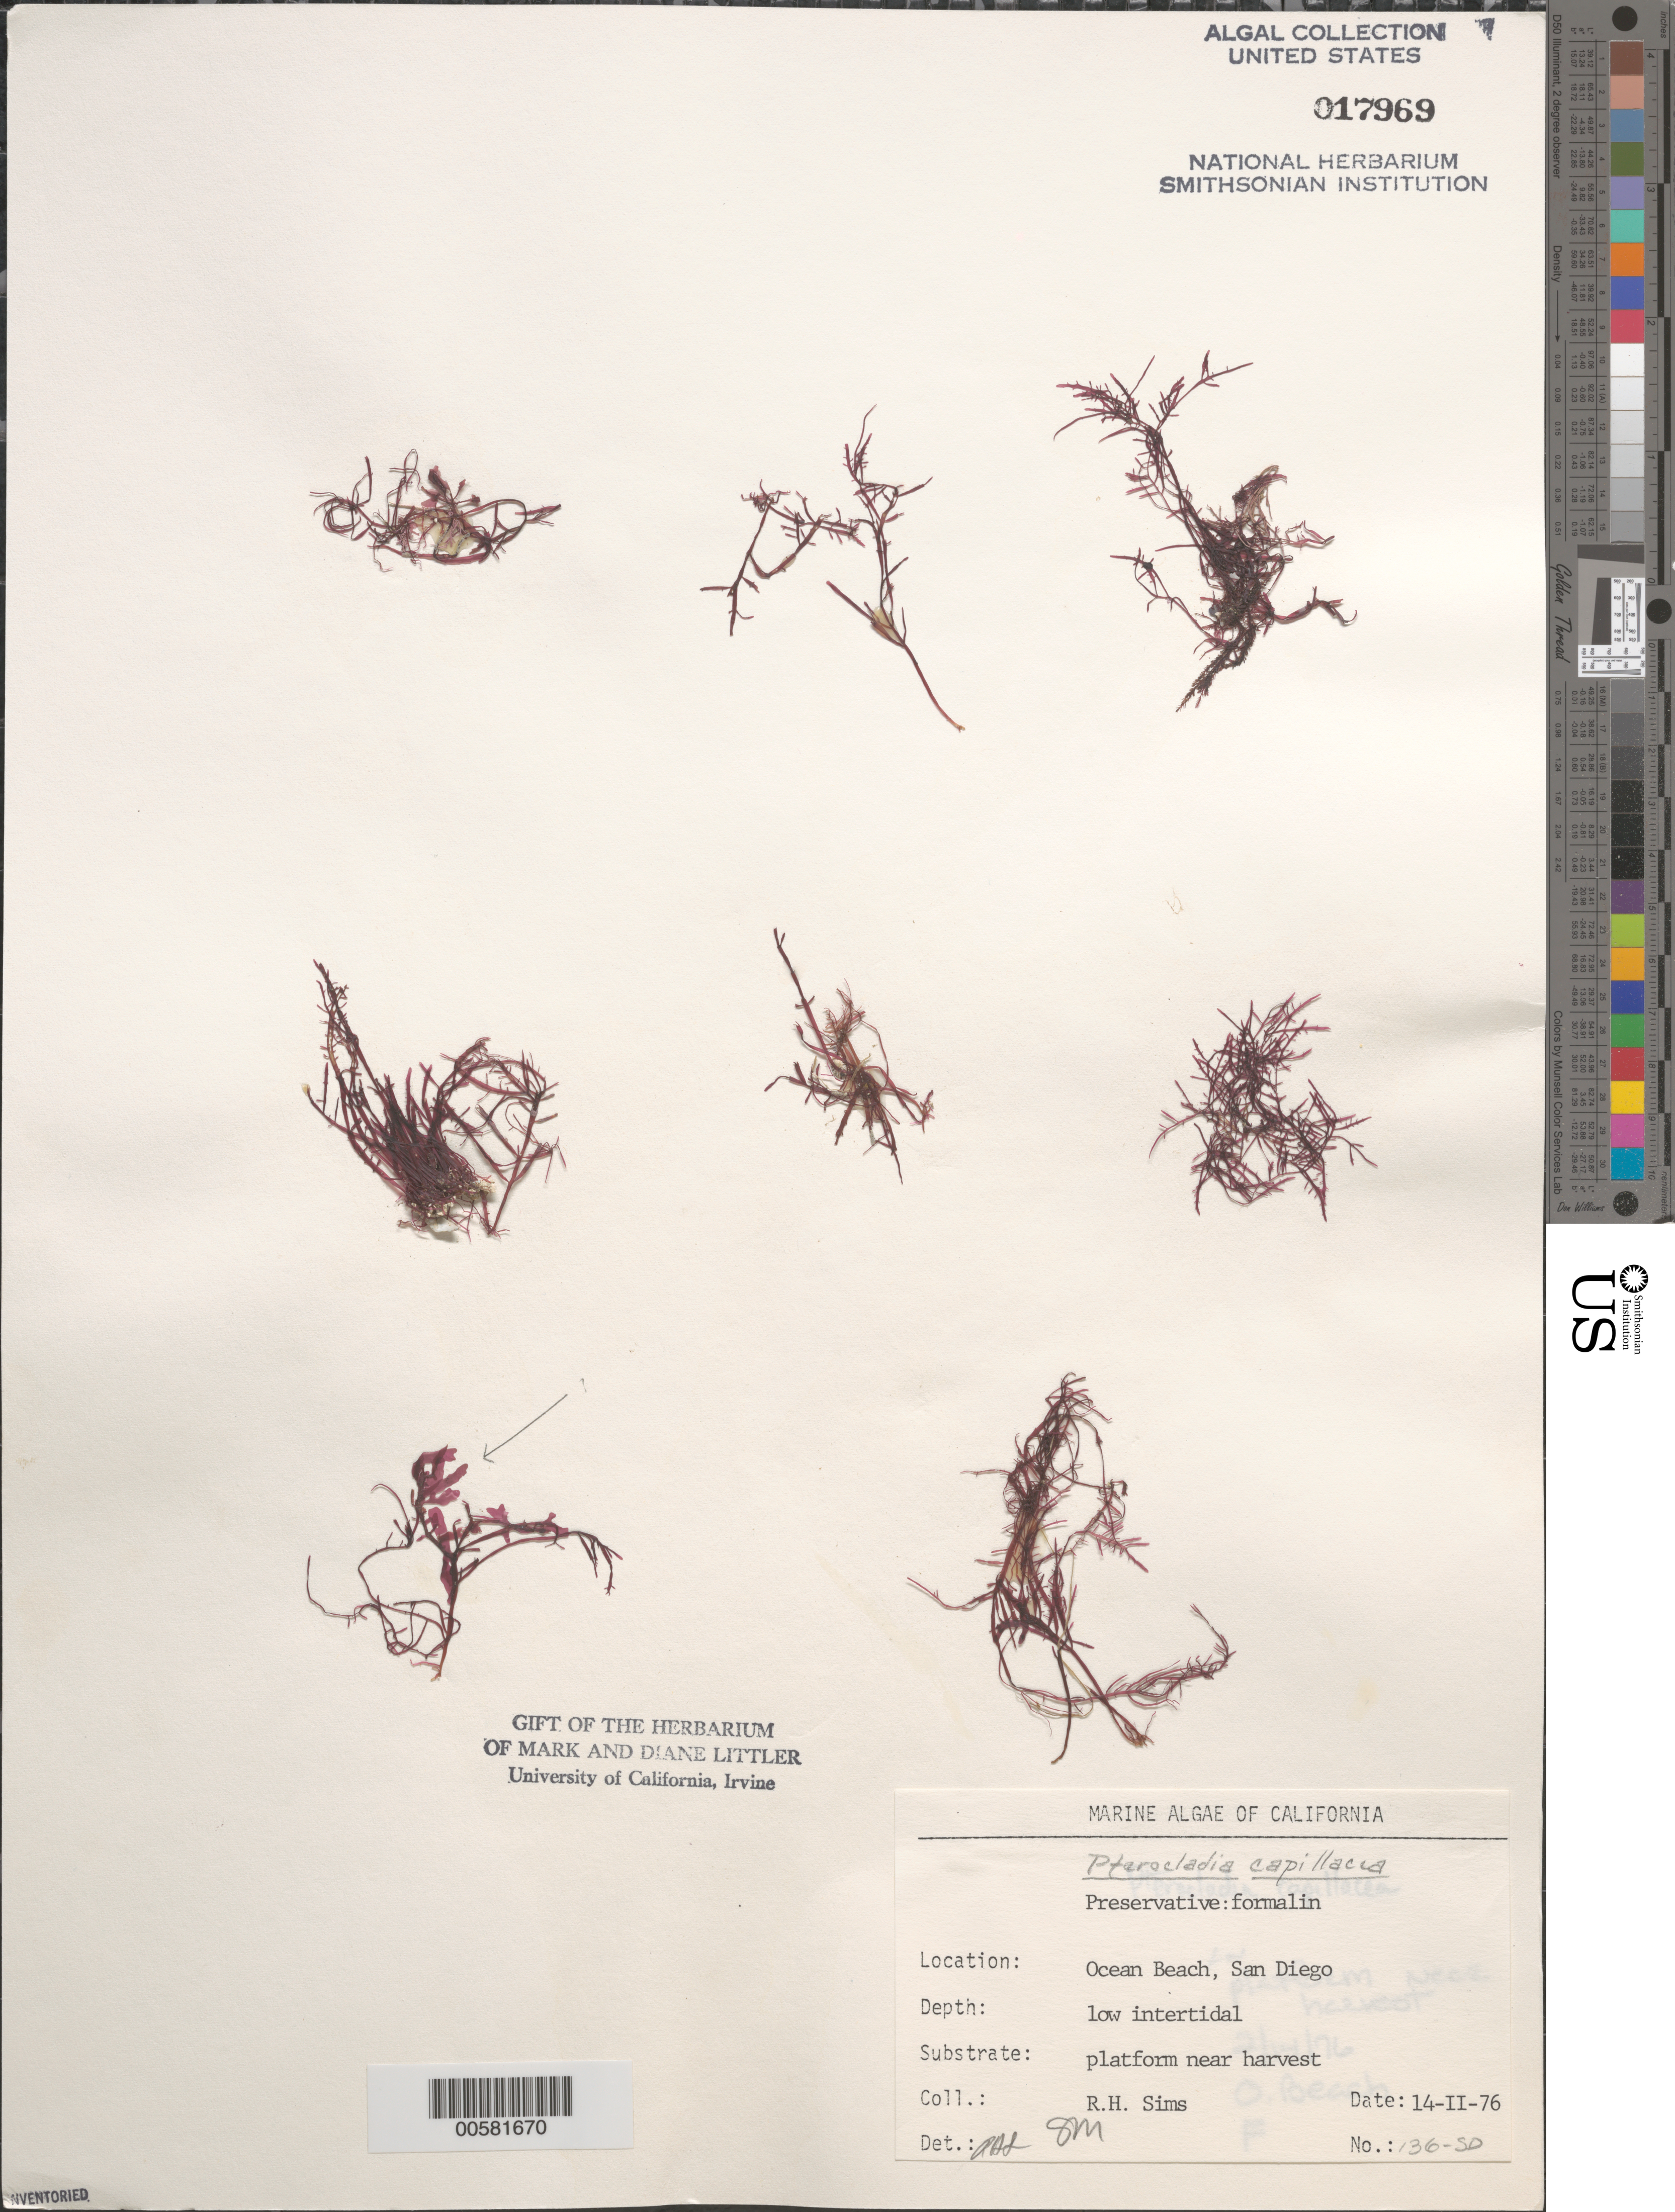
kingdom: Plantae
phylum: Rhodophyta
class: Florideophyceae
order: Gelidiales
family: Pterocladiaceae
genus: Pterocladiella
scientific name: Pterocladiella capillacea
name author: (S.G. Gmel.) Santelices & Hommers.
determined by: Algae name updating Project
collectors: R. H. Sims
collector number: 136-sd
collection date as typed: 14 Feb 1976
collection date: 1976-02-14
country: United States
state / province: California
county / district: San Diego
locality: Ocean Beach, end of Del Monte Street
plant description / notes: BLM-SOCALBIGHT Rocky Intertidal Survey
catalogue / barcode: US 17969